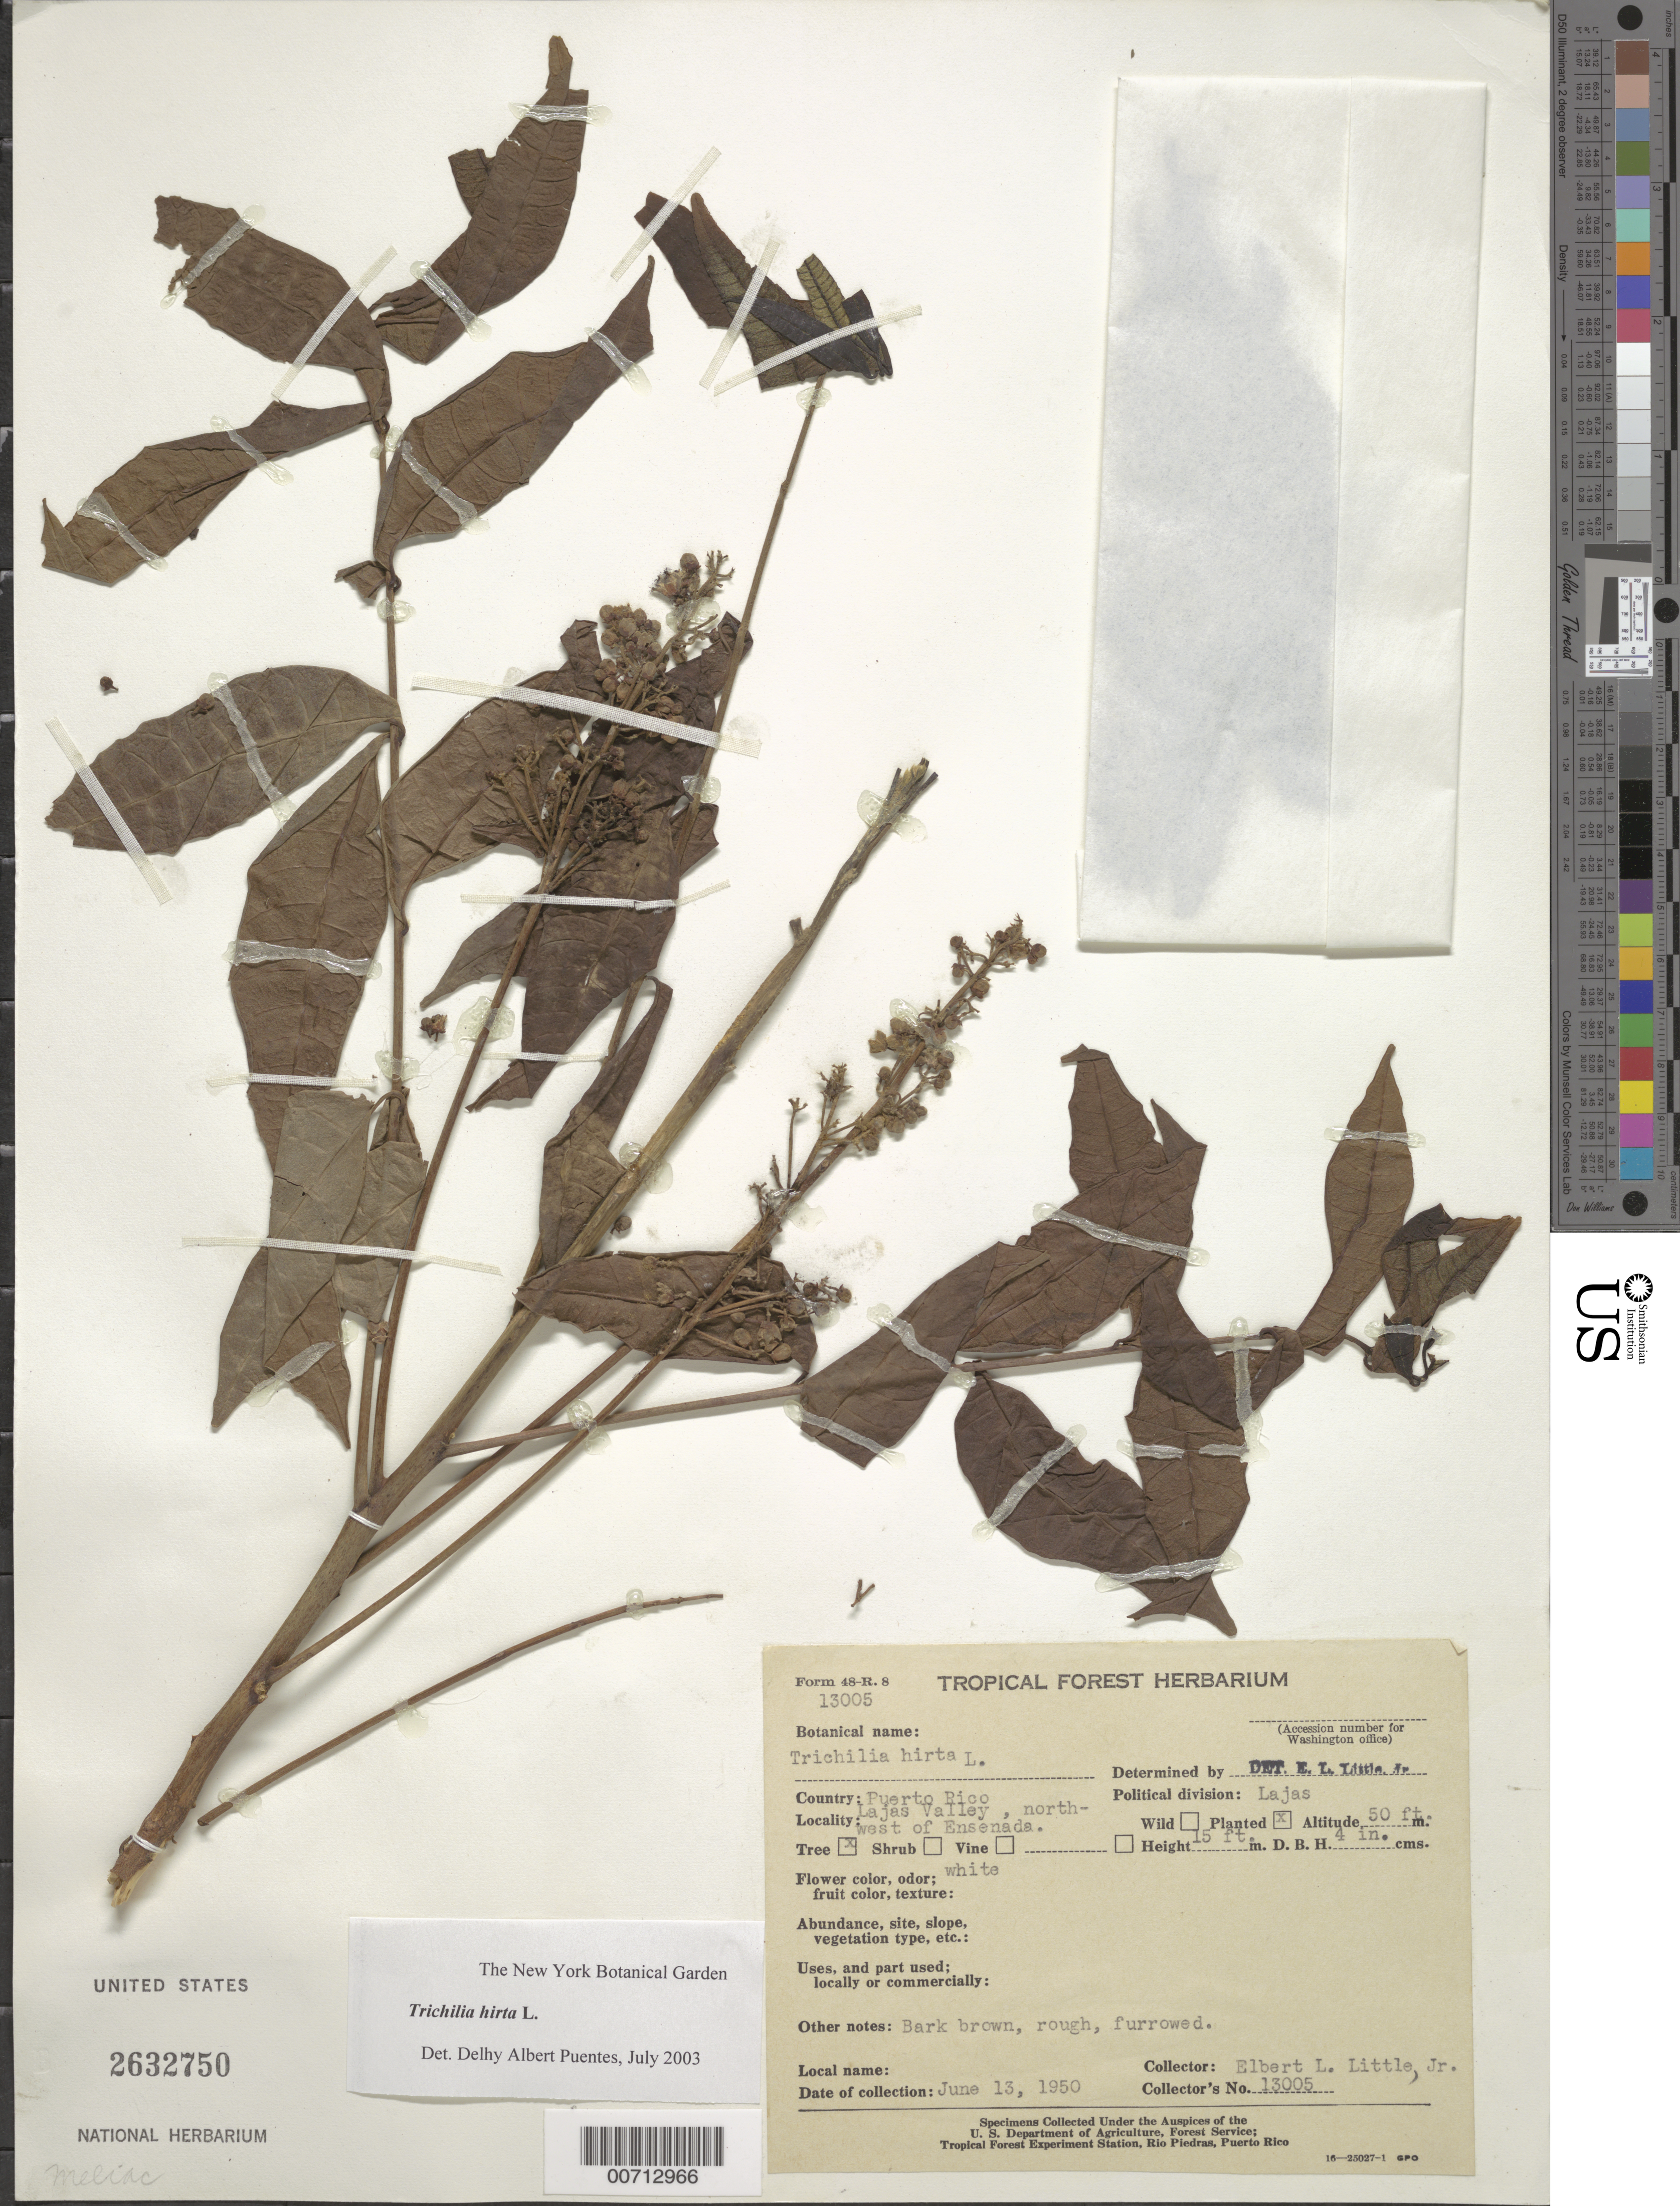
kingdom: Plantae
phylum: Tracheophyta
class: Magnoliopsida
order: Sapindales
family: Meliaceae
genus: Trichilia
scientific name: Trichilia hirta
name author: L.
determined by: Little, Elbert L., Jr., (FSSR), United States Department of Agriculture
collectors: E. L. Little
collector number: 13005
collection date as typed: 13 Jun 1950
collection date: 1950-06-13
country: Puerto Rico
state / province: Lajas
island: Greater Antilles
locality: Lajas Valley NW of Ensenada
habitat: Lajas valley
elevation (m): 15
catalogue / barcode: US 2632750